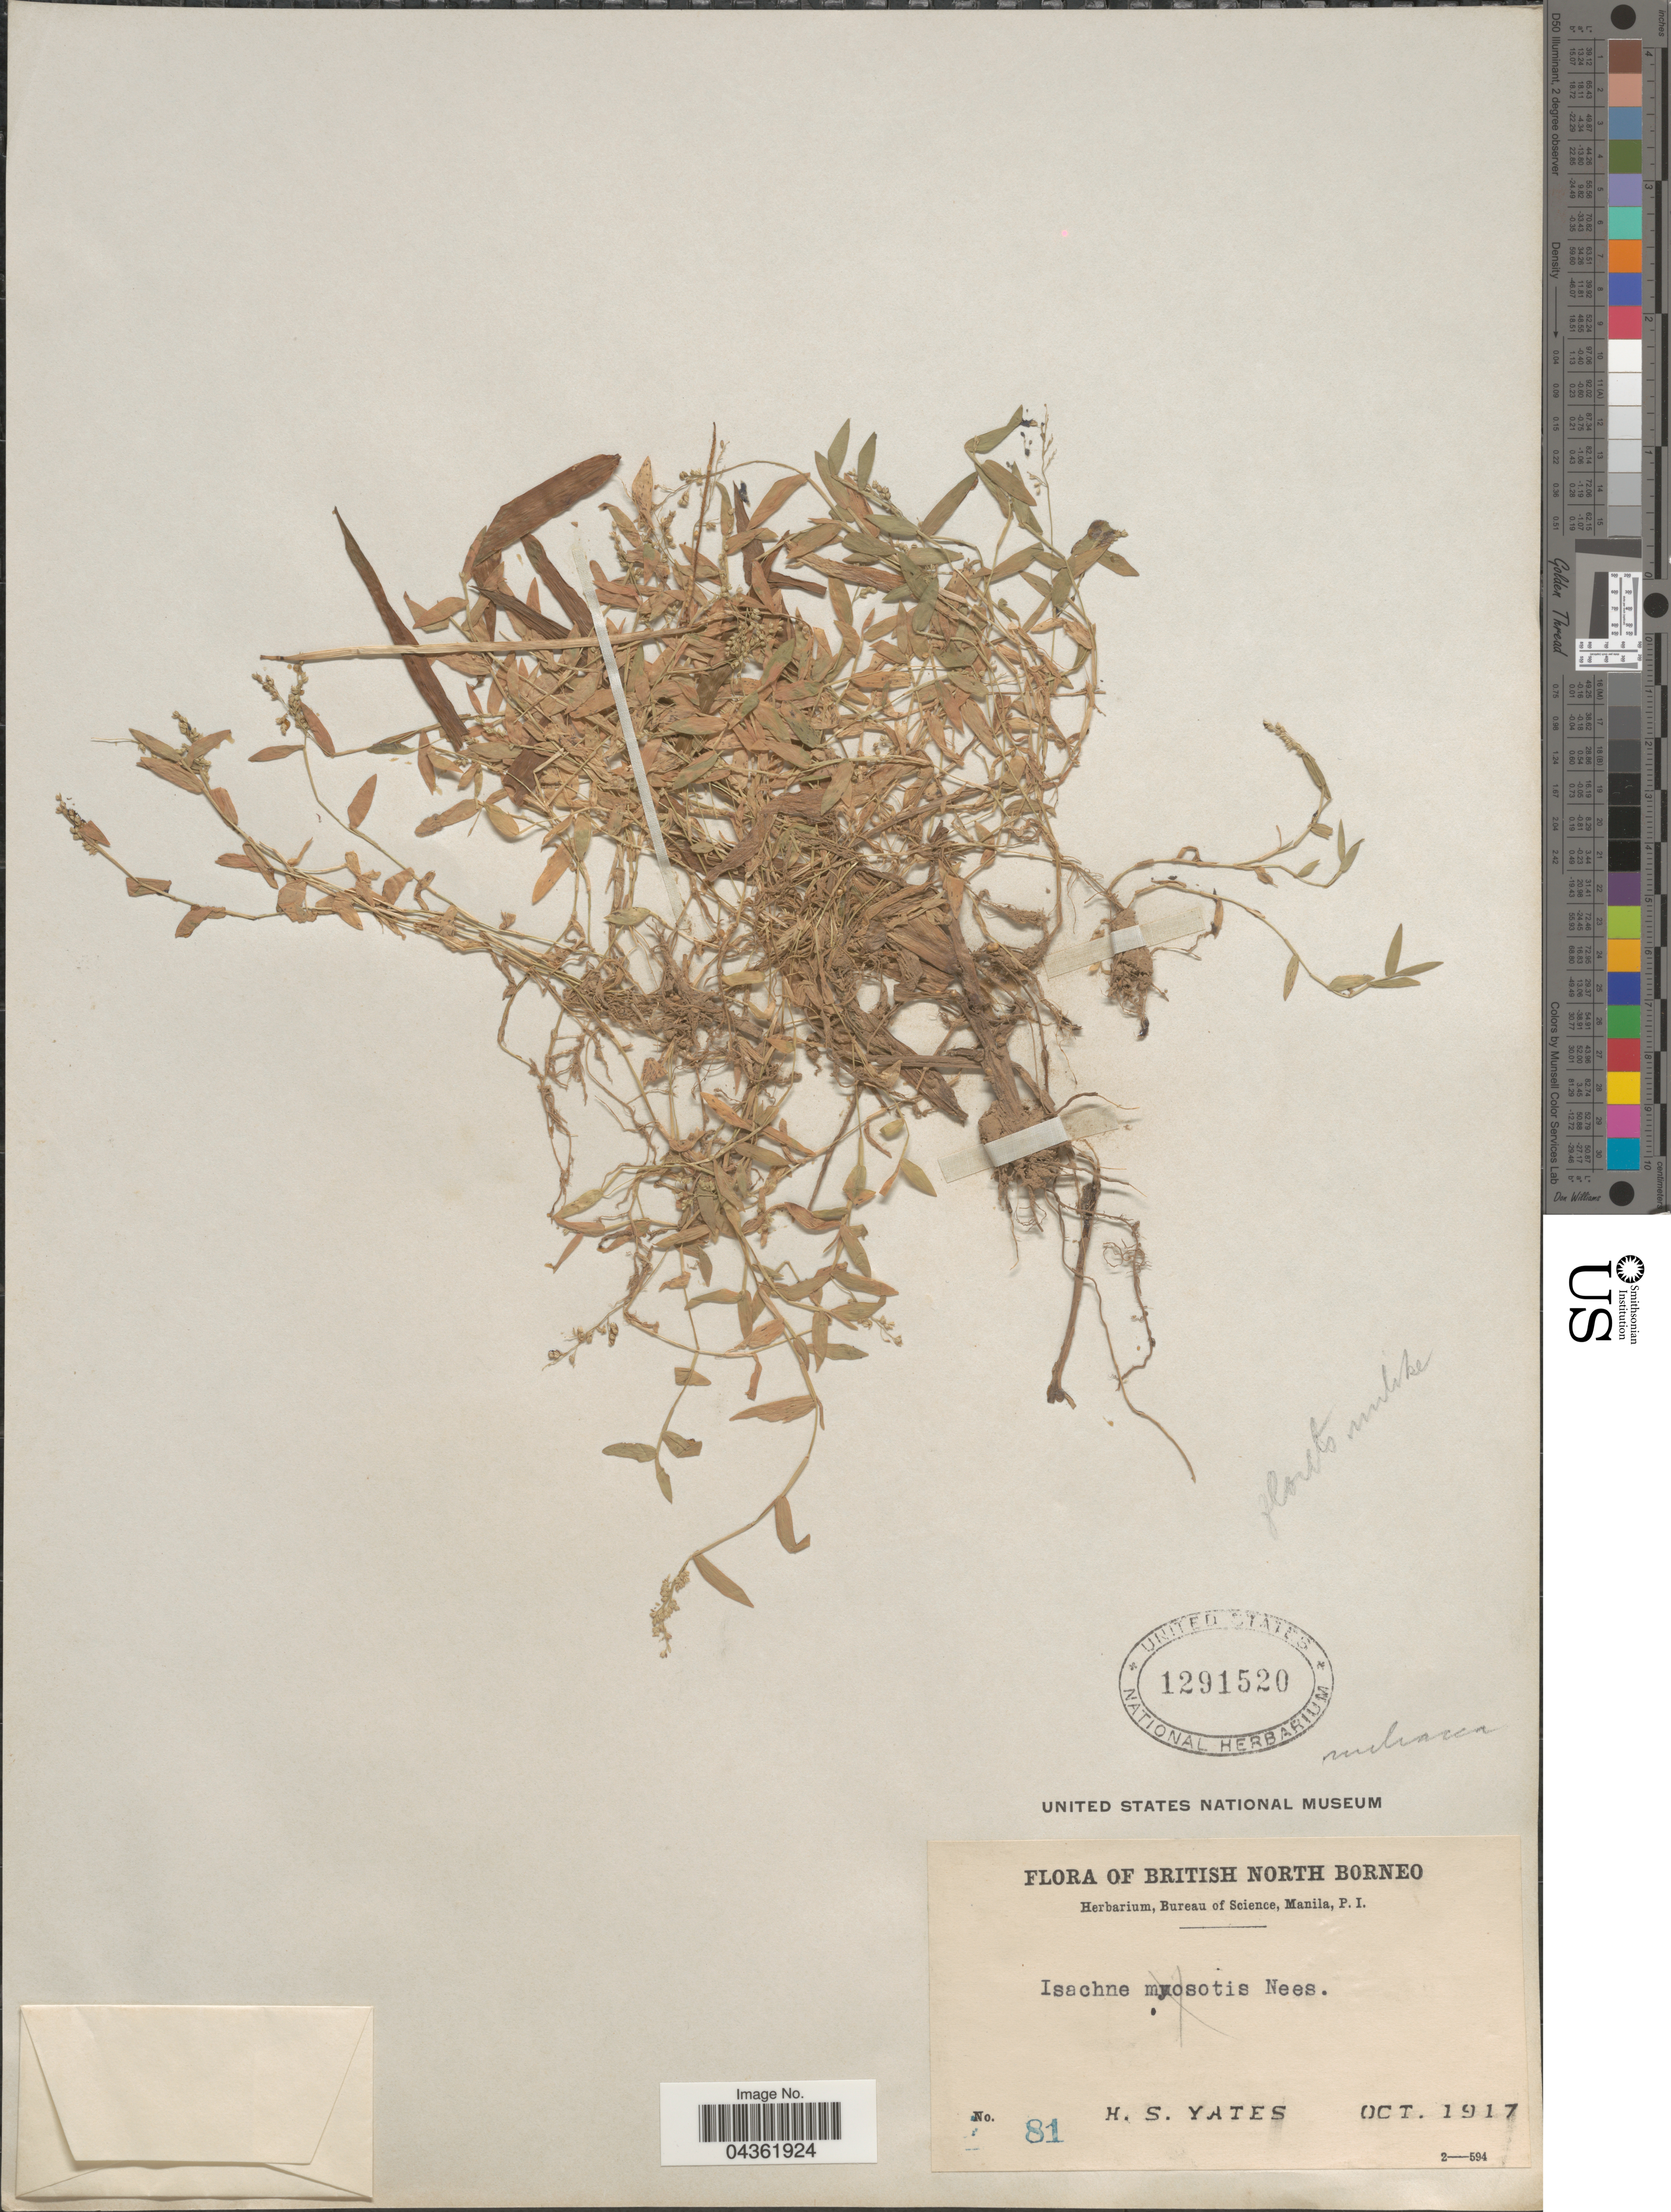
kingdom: Plantae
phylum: Tracheophyta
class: Liliopsida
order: Poales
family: Poaceae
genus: Isachne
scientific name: Isachne minutula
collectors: H. S. Yates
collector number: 81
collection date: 1917-10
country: Malaysia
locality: British North Borneo.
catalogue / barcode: US 1291520